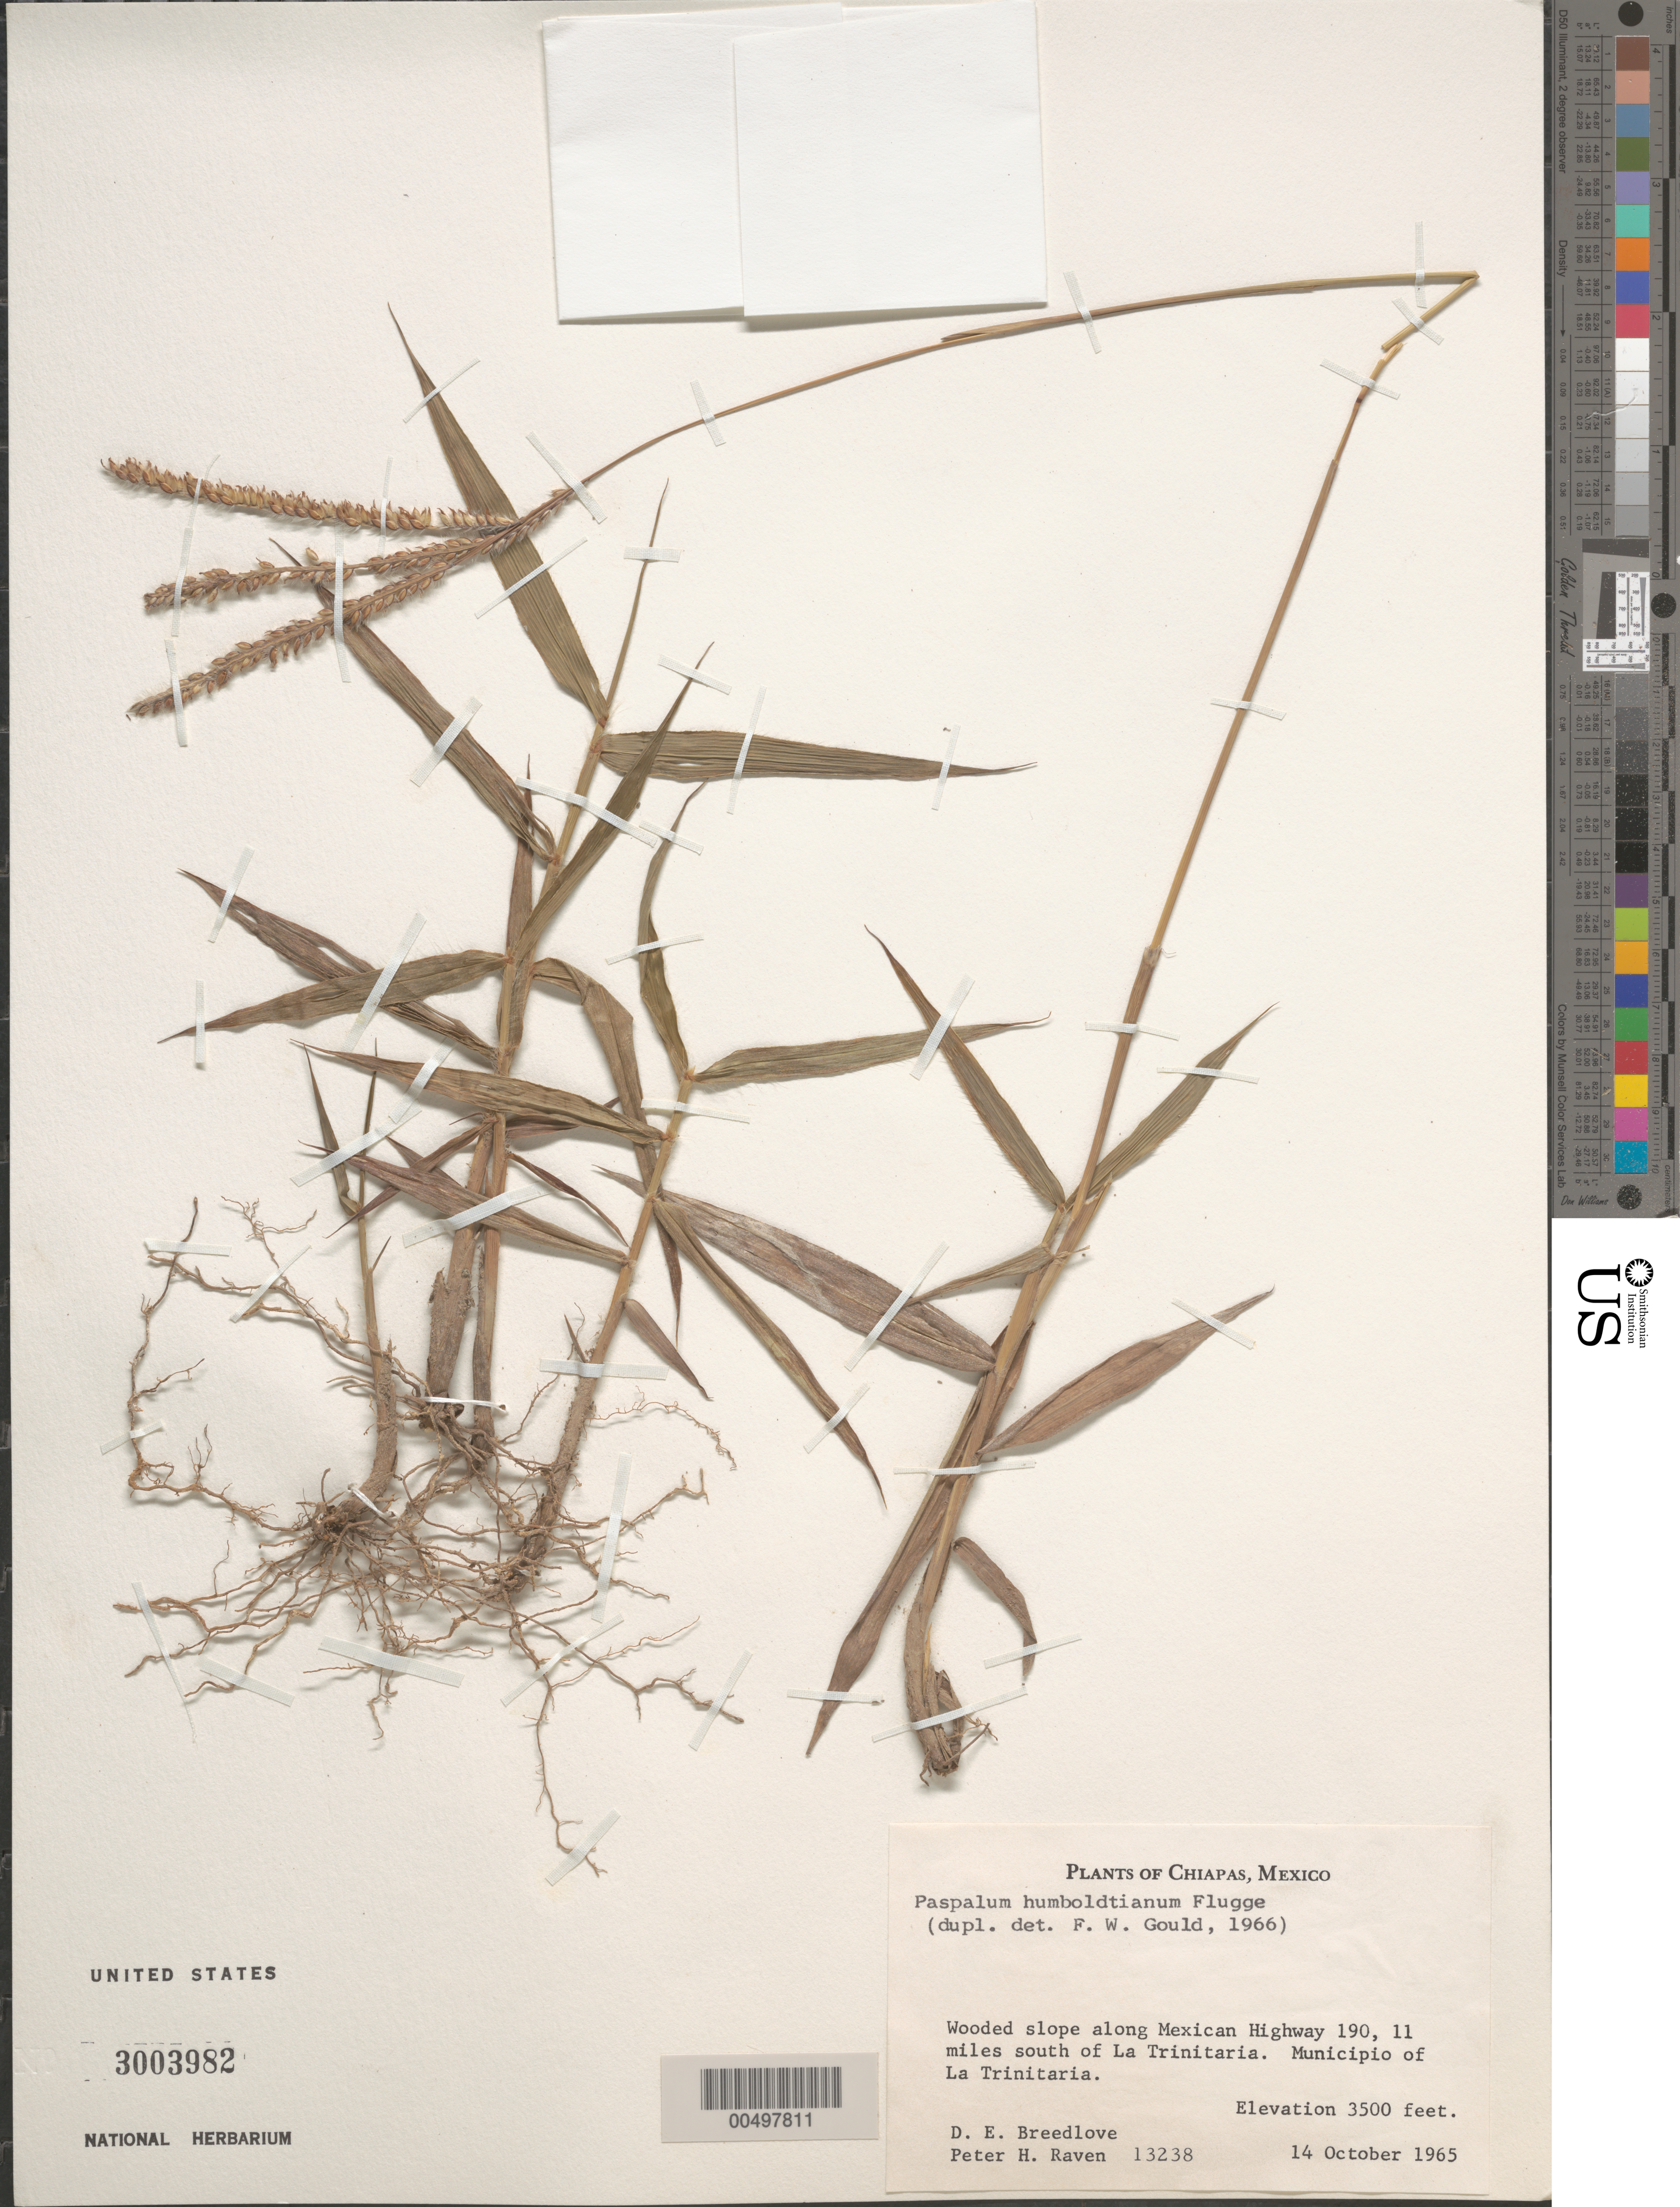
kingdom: Plantae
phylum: Tracheophyta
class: Liliopsida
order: Poales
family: Poaceae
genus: Paspalum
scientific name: Paspalum humboldtianum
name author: Flüggé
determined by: Gould, F. W.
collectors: D. E. Breedlove & P. H. Raven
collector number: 13238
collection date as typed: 14 Oct 1965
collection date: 1965-10-14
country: Mexico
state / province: Chiapas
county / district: La Trinitaria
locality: Along Mexican Hwy 190, 11 mi S of La Trinitaria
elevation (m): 1067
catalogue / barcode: US 3003982